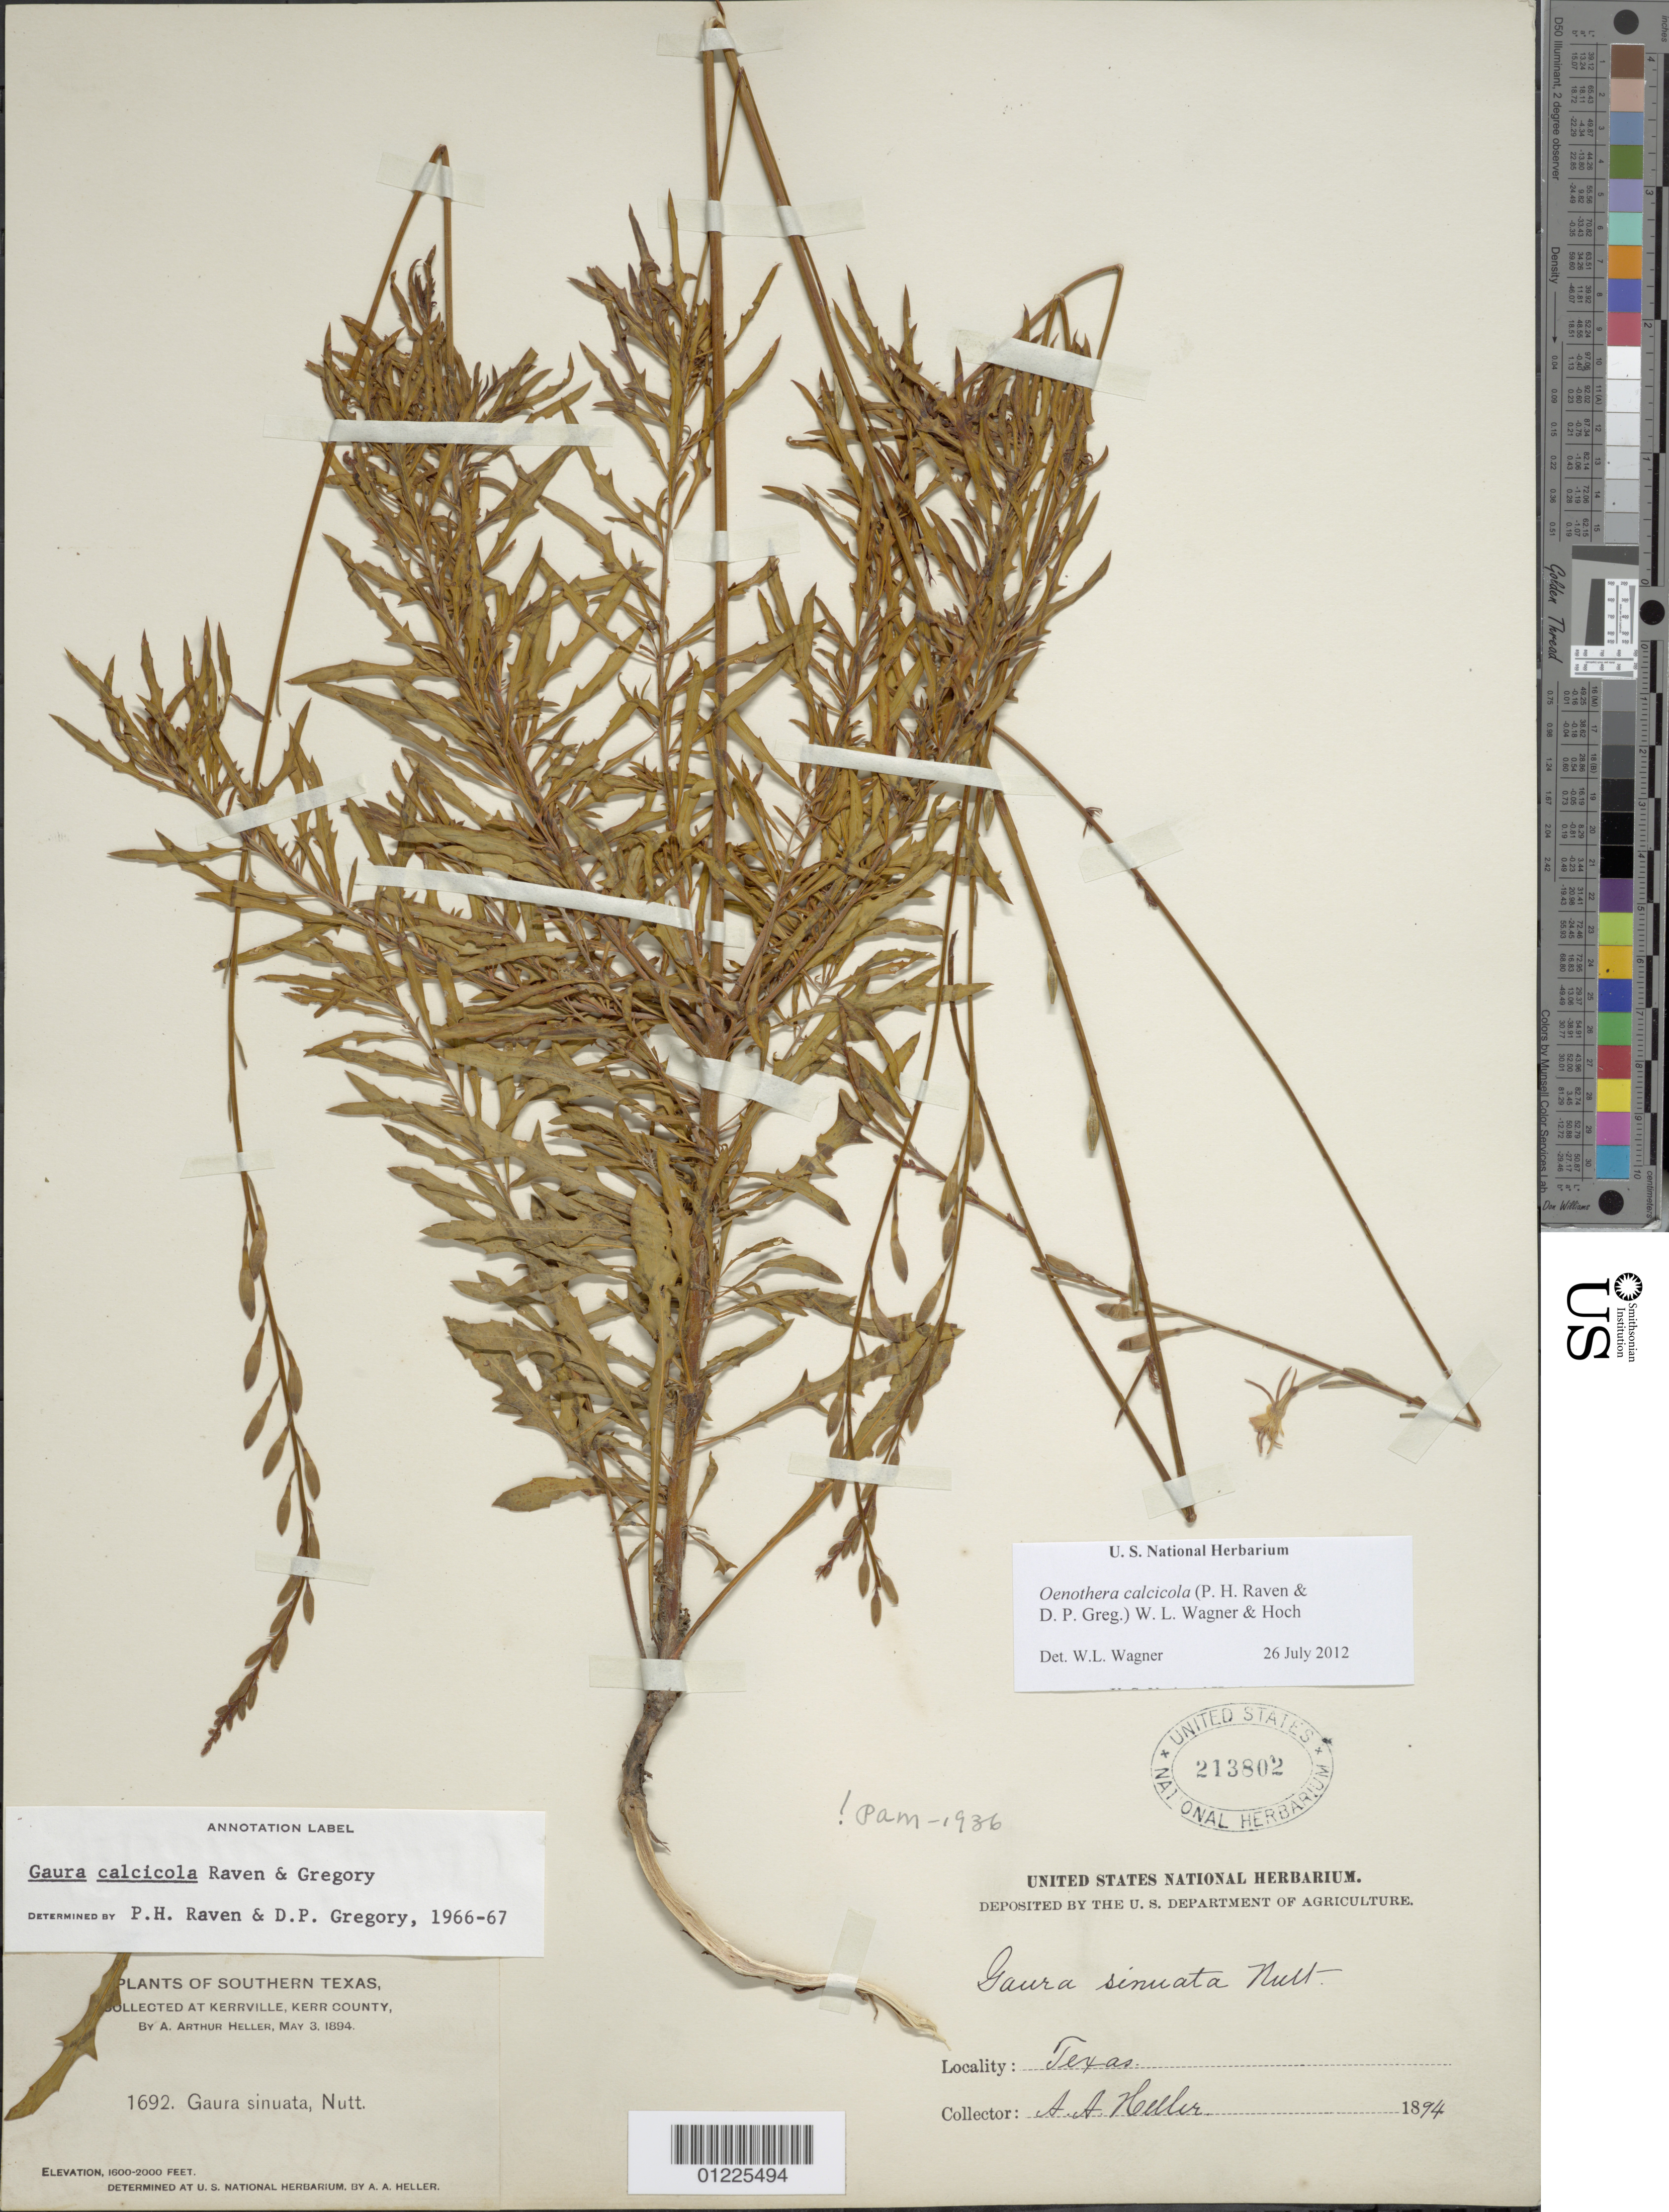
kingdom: Plantae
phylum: Tracheophyta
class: Magnoliopsida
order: Myrtales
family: Onagraceae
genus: Oenothera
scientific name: Oenothera calcicola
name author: (P.H. Raven & D.P. Greg.) W.L. Wagner & Hoch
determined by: Wagner, W. L., (BOT), Smithsonian Institution - National Museum of Natural History (UNITED STATES)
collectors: A. A. Heller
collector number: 1692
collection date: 1894-05-03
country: United States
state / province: Texas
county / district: Kerr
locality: Kerrville.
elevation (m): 488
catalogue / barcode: US 213802